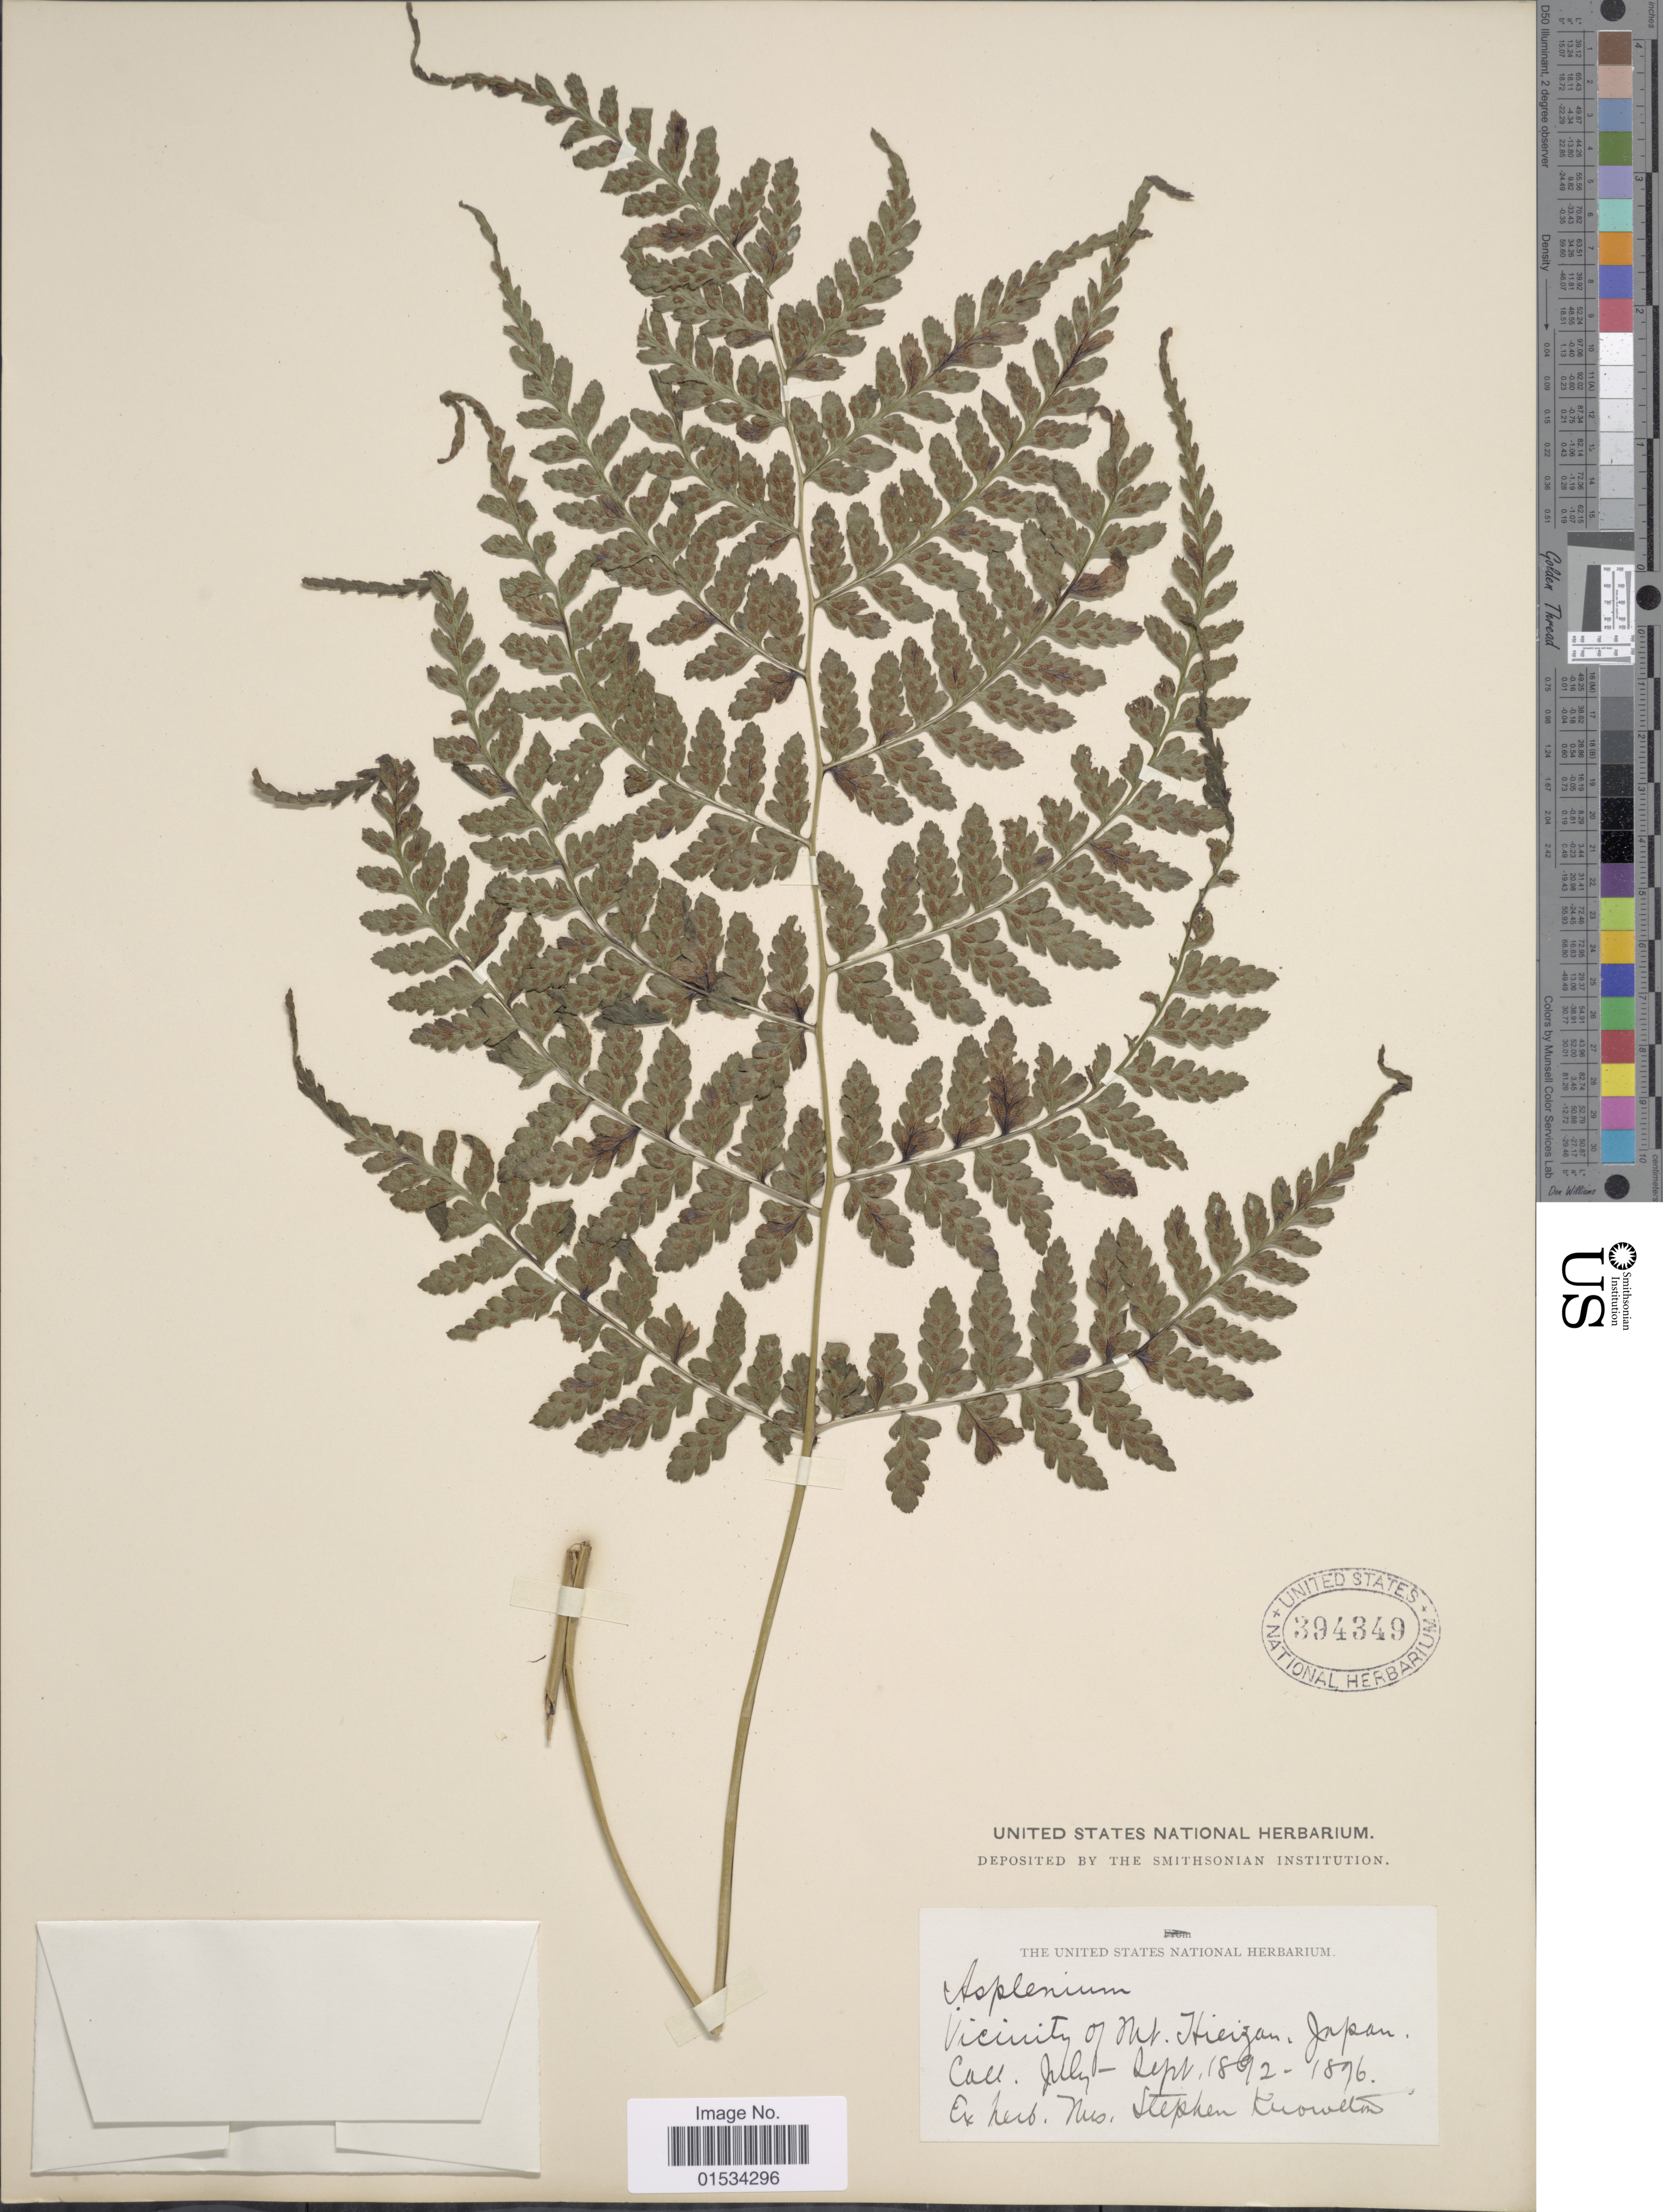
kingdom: Plantae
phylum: Tracheophyta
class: Polypodiopsida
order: Polypodiales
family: Athyriaceae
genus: Diplazium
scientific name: Diplazium squamigerum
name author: (Mett.) Christ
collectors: S. Knowlton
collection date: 1892-07/1896-09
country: Japan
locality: Vicinity of Hieizan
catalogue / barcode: US 394349